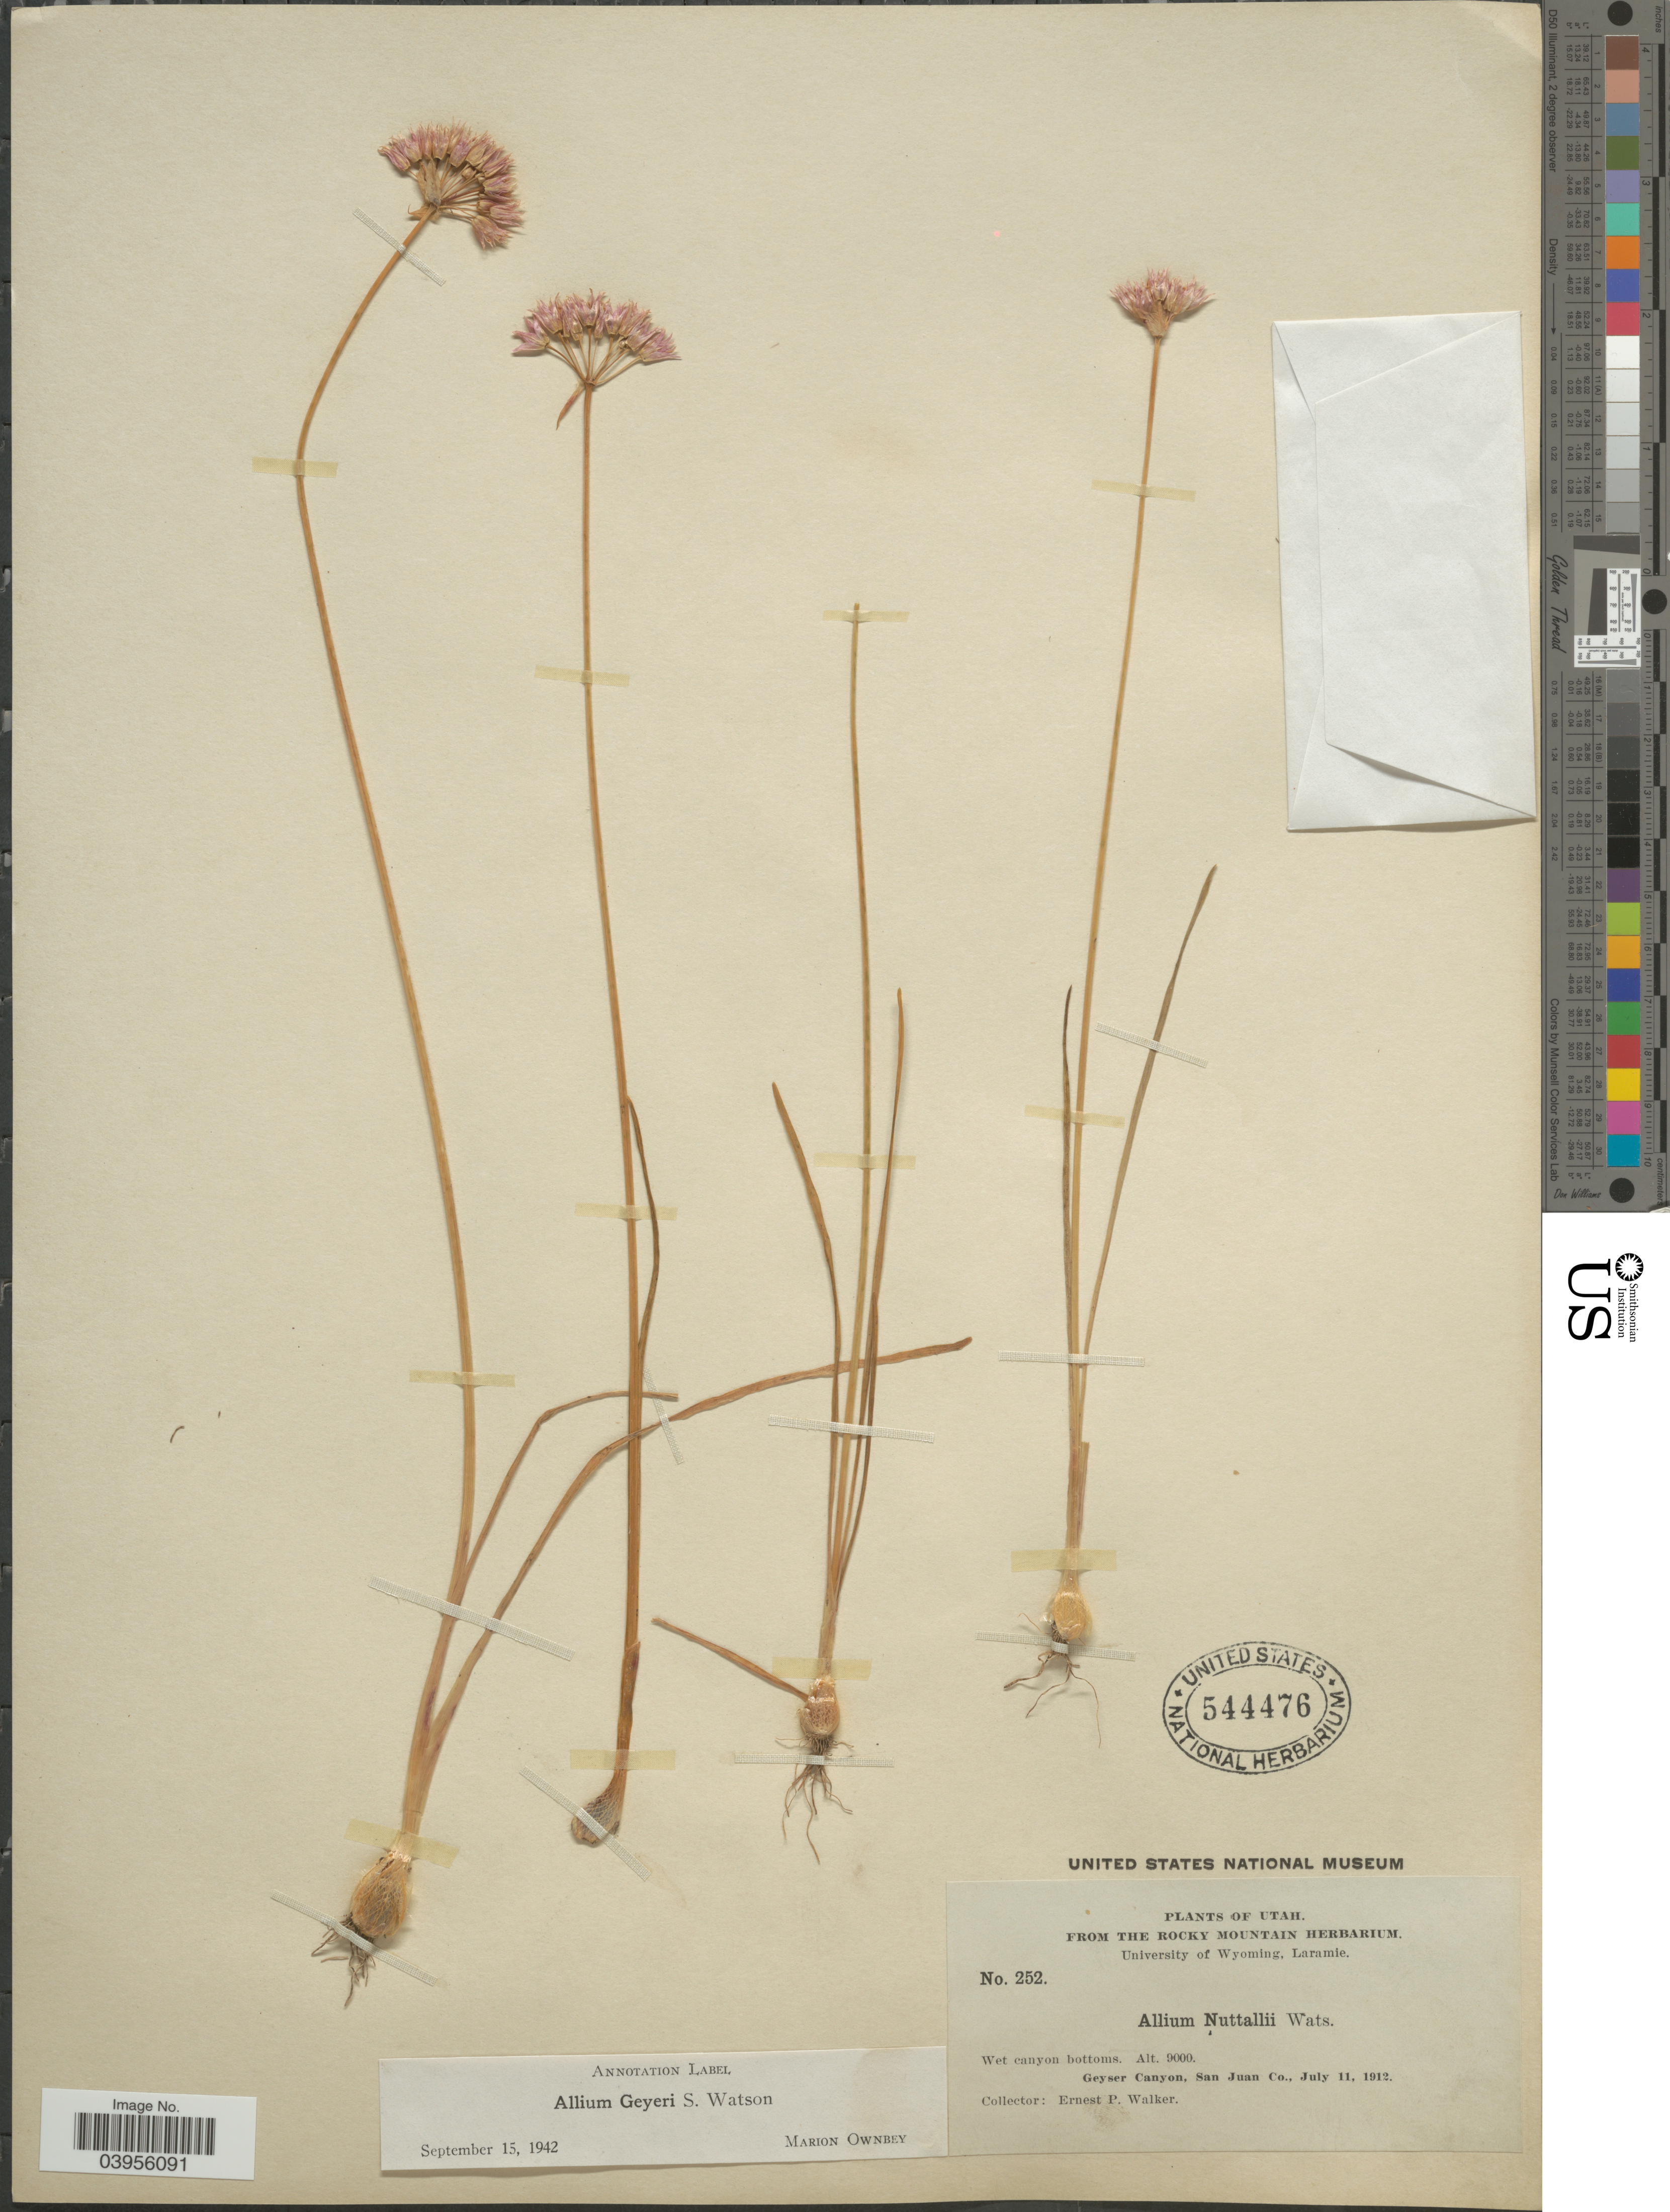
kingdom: Plantae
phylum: Tracheophyta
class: Liliopsida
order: Asparagales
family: Amaryllidaceae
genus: Allium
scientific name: Allium geyeri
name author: S. Watson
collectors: E. P. Walker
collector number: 252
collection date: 1912-07-11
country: United States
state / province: Utah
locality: Geyser Canyon, San Juan Co.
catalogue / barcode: US 544476